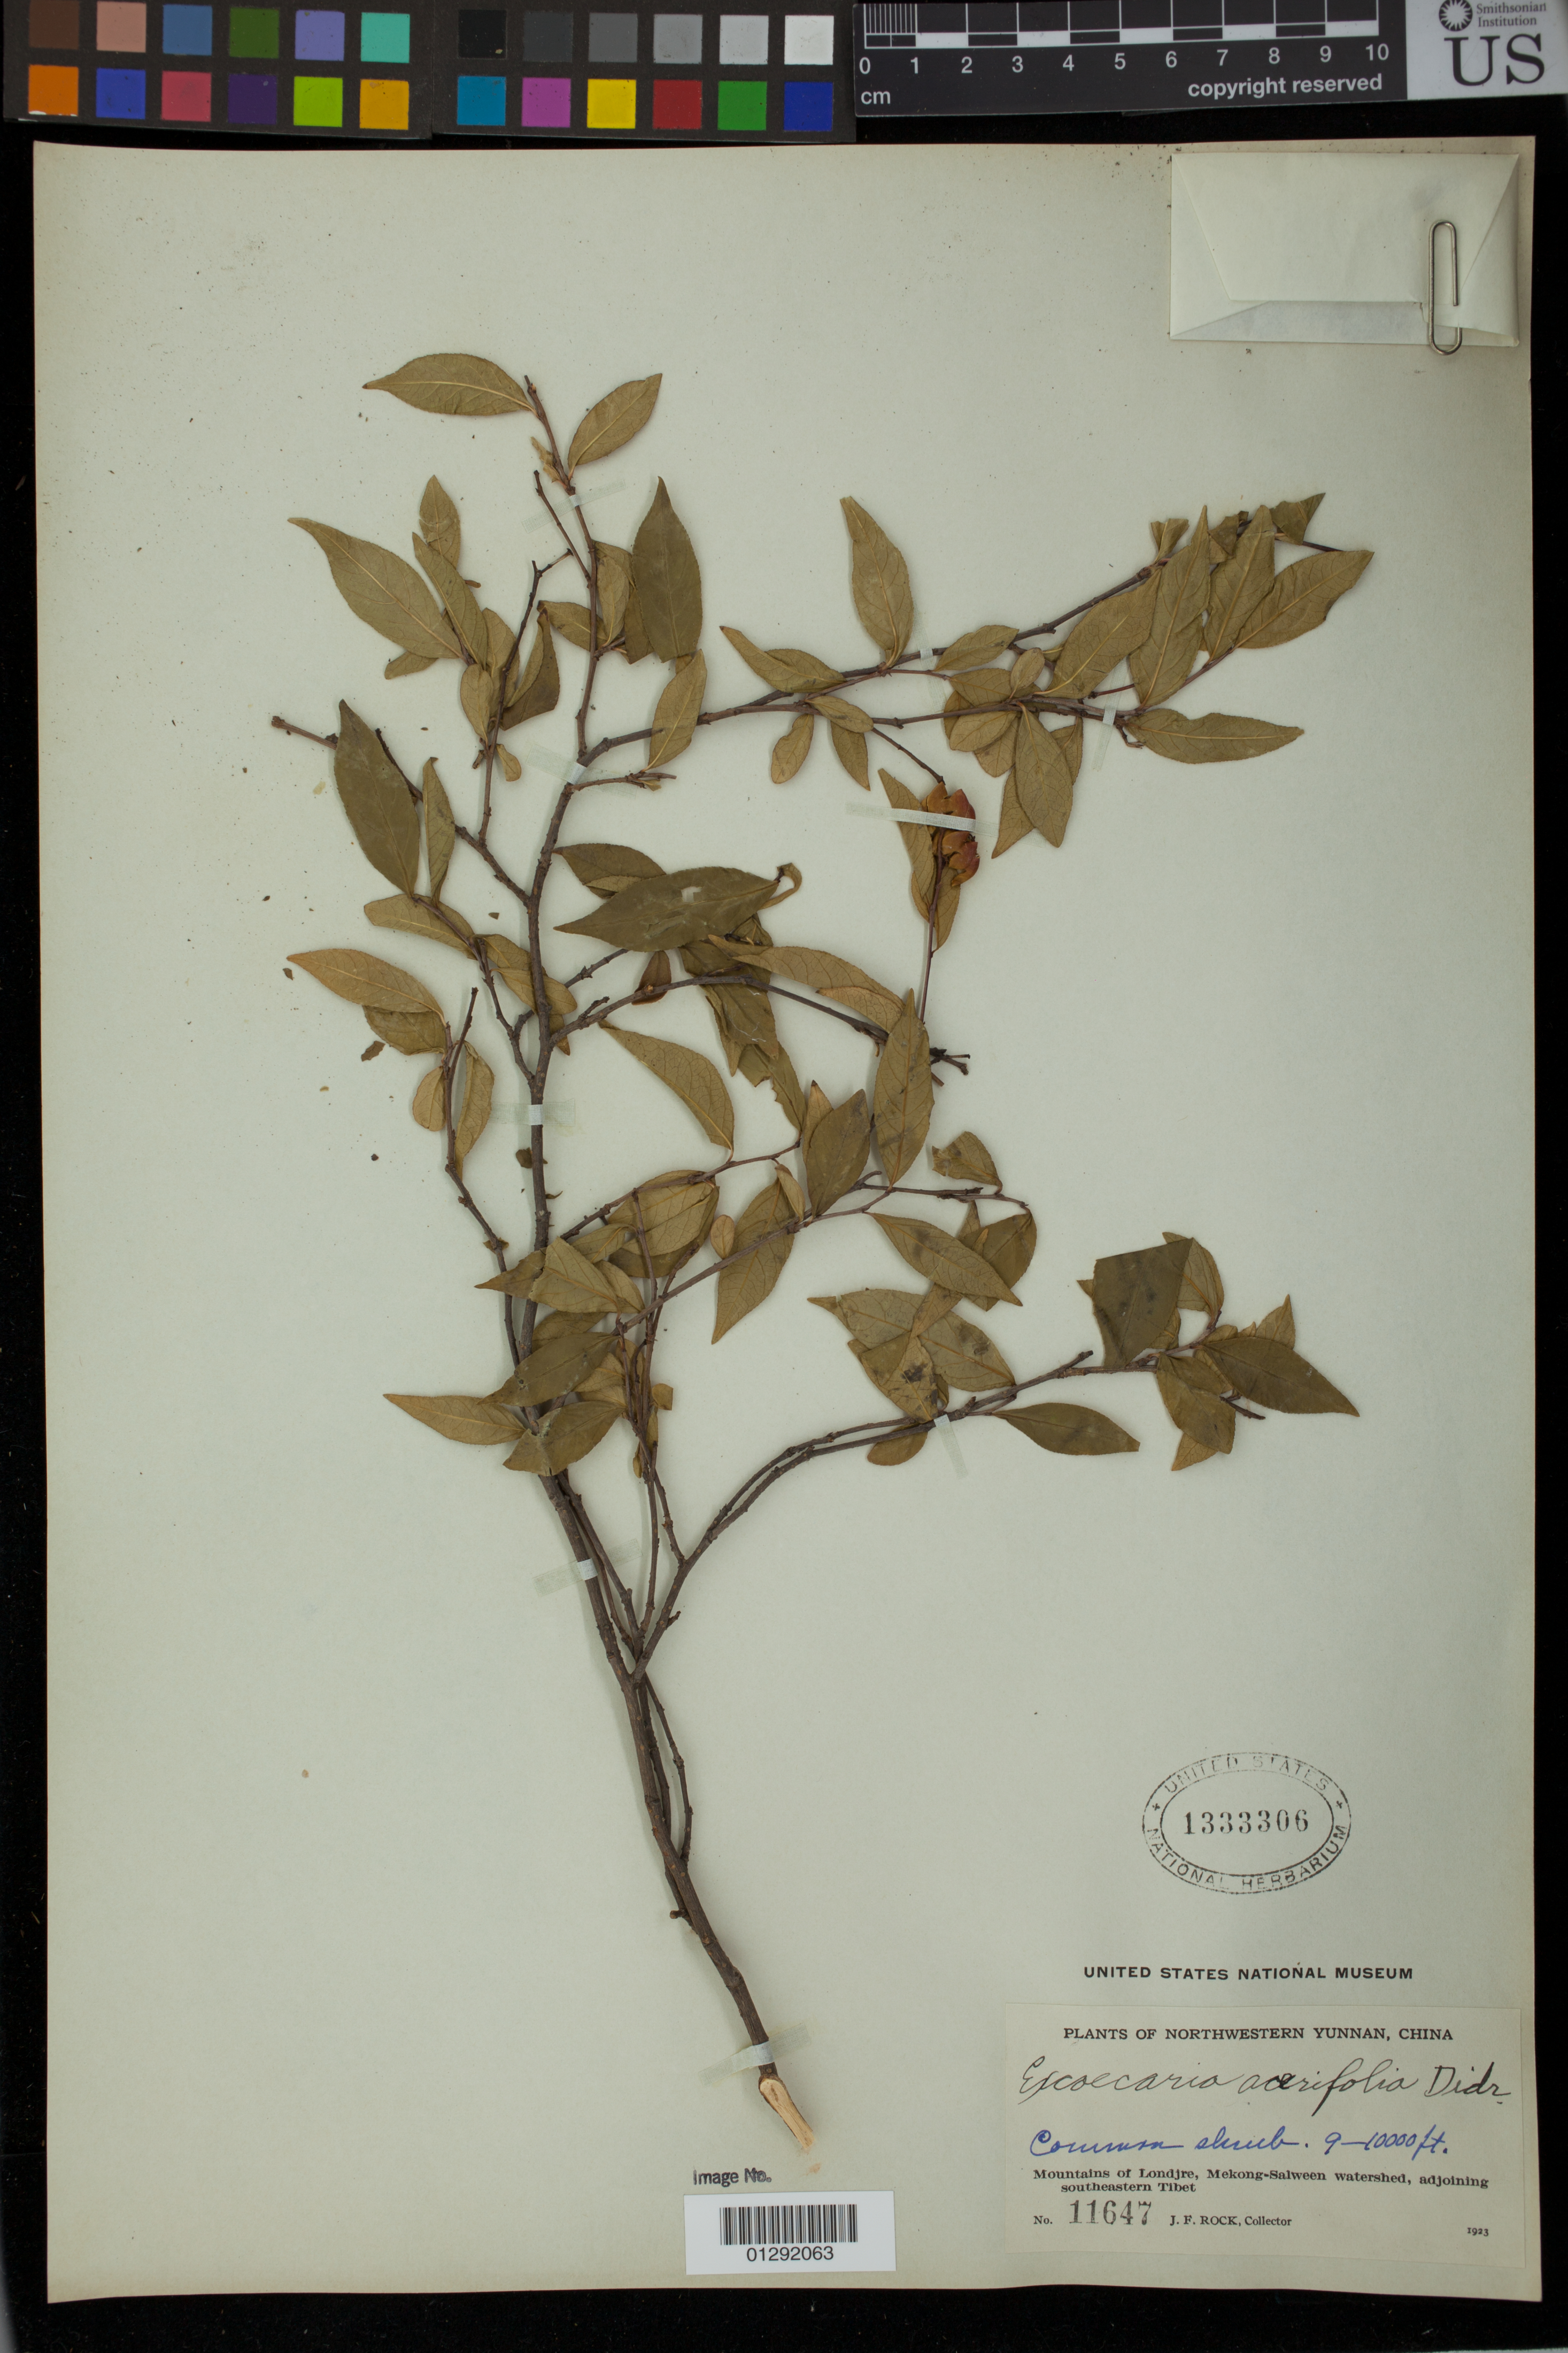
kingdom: Plantae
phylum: Tracheophyta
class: Magnoliopsida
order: Malpighiales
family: Euphorbiaceae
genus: Excoecaria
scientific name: Excoecaria acerifolia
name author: Didr.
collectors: J. Rock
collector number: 11647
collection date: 1923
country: China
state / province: Yunnan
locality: Mountains of Londjre, Mekong-Salween watershed, adjoining southeastern Tibet.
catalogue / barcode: US 1333306